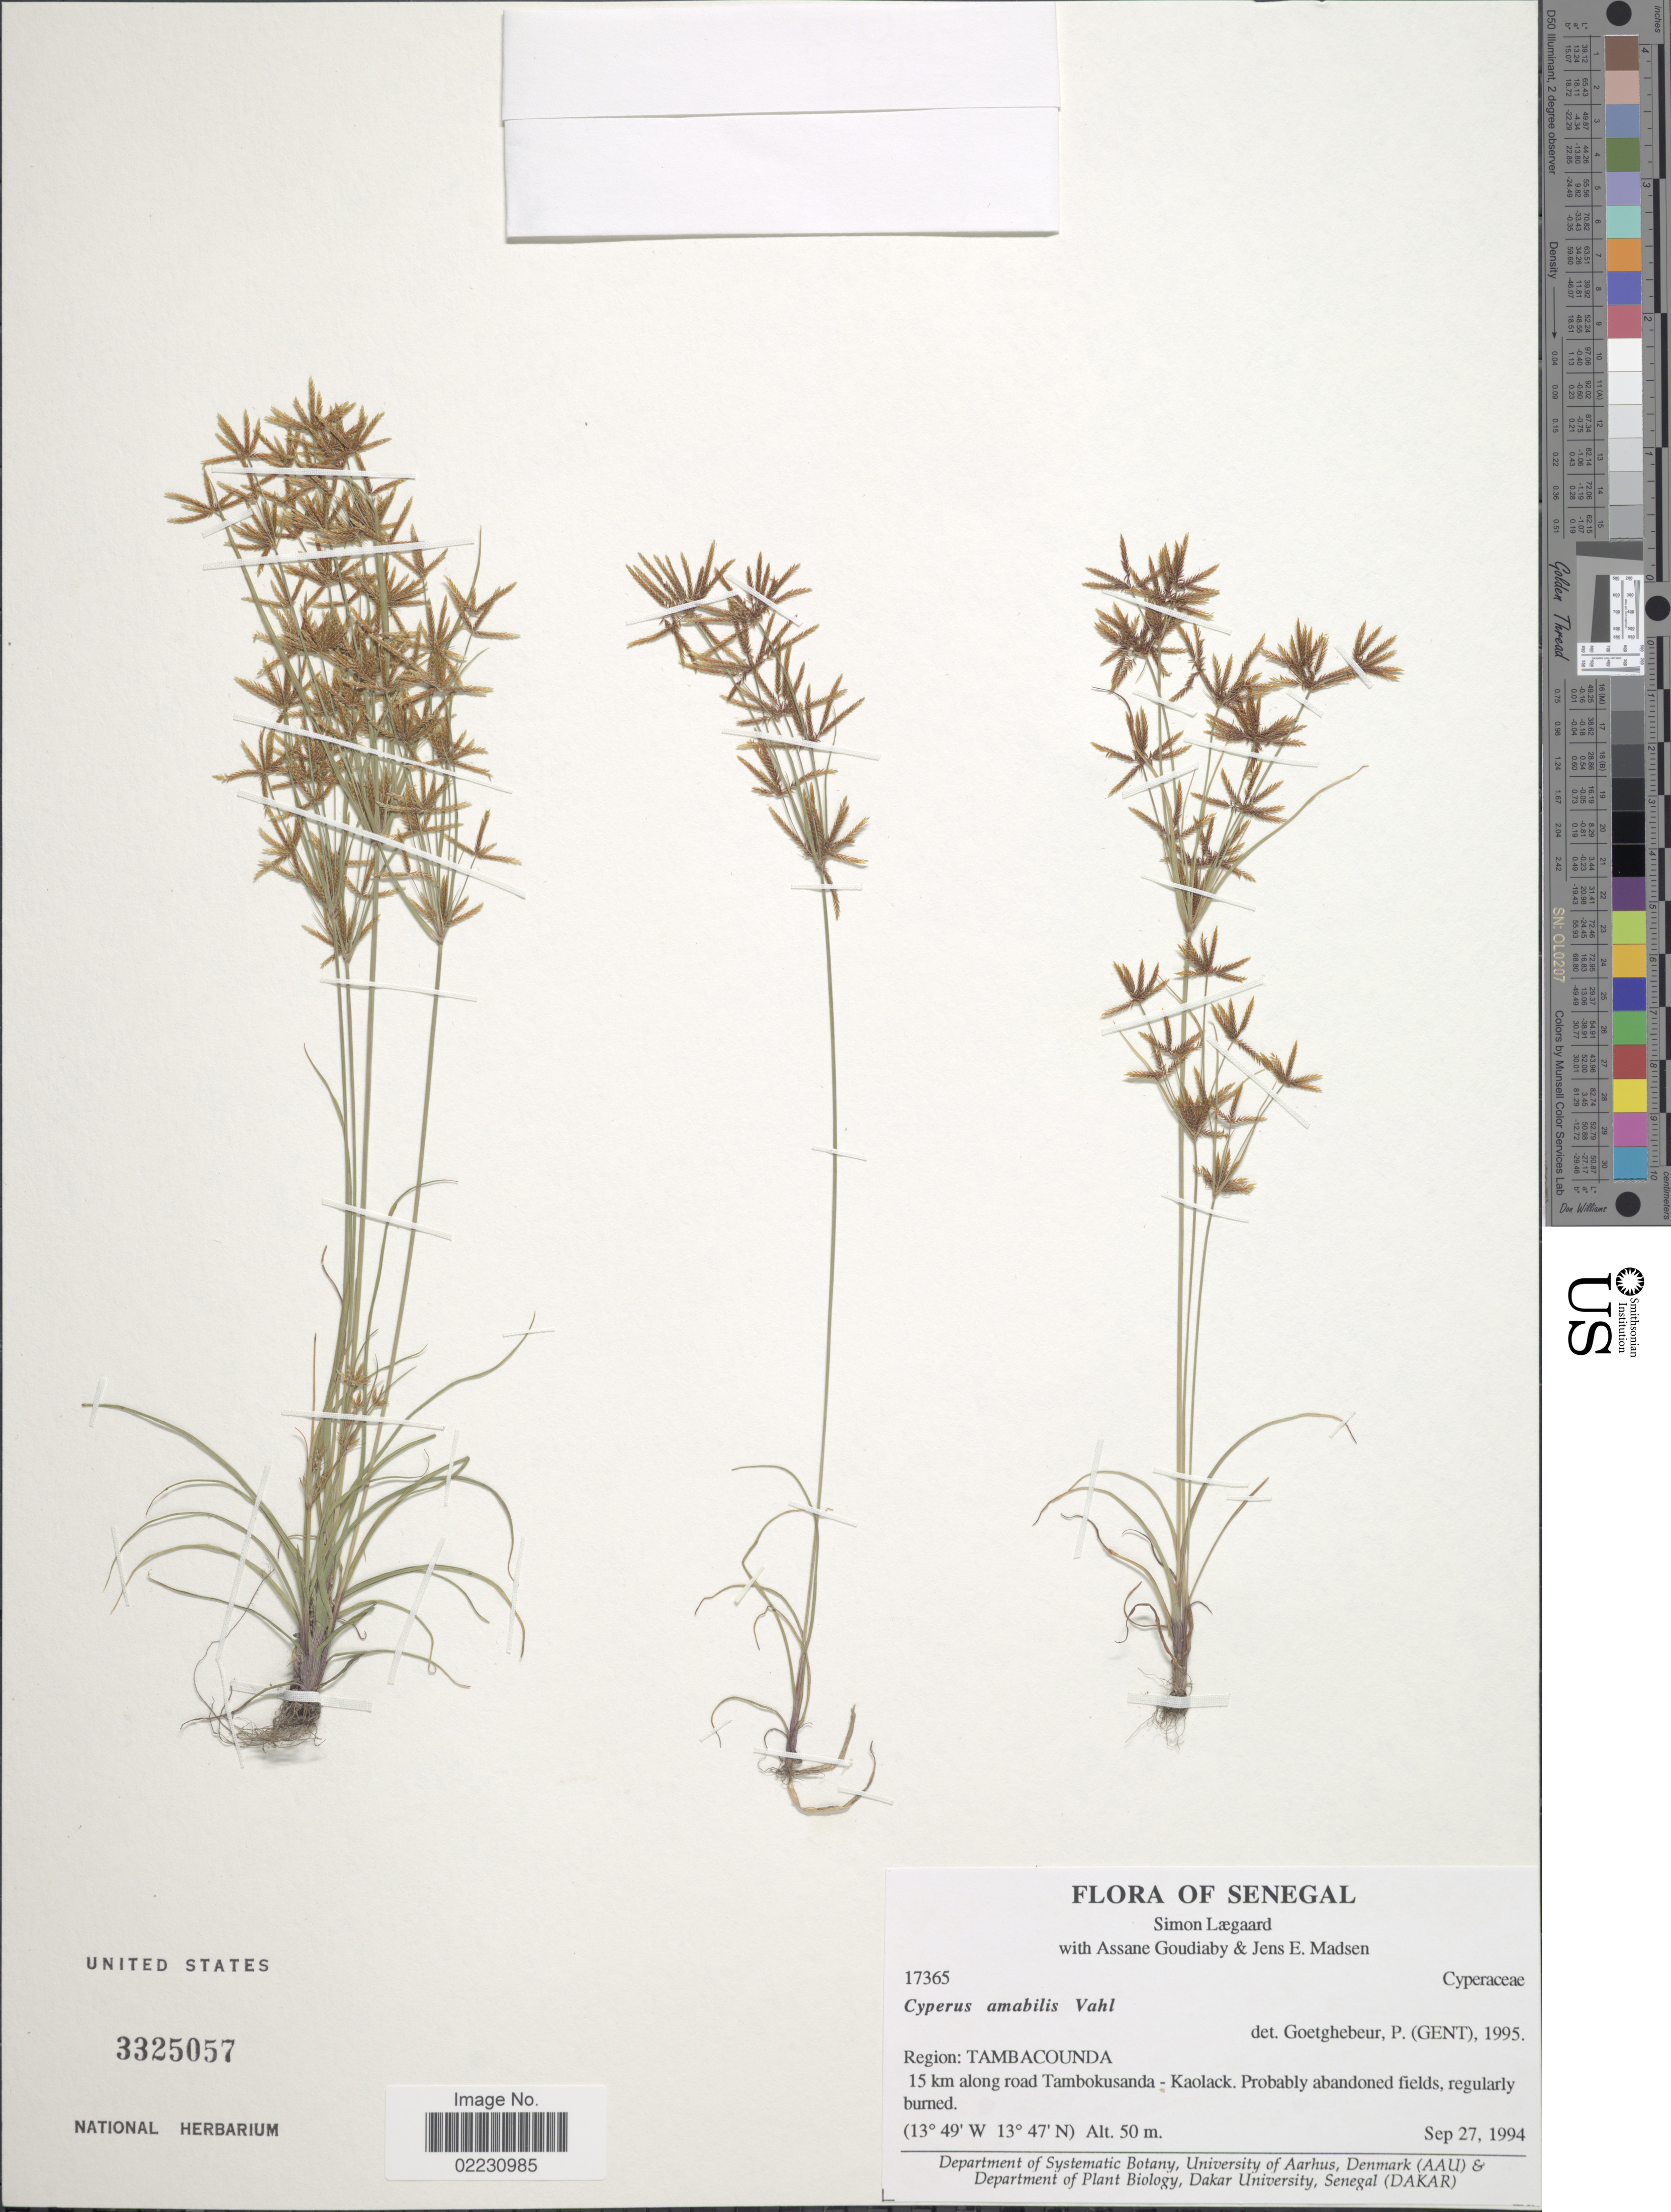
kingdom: Plantae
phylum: Tracheophyta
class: Liliopsida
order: Poales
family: Cyperaceae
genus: Cyperus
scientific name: Cyperus amabilis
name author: Vahl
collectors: S. Lægaard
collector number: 17365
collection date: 1994-09-27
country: Senegal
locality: Senegal, Region: Tambacounda, 15 km along road Tambokusanda - Kaolack.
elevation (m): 50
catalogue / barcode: US 3325057